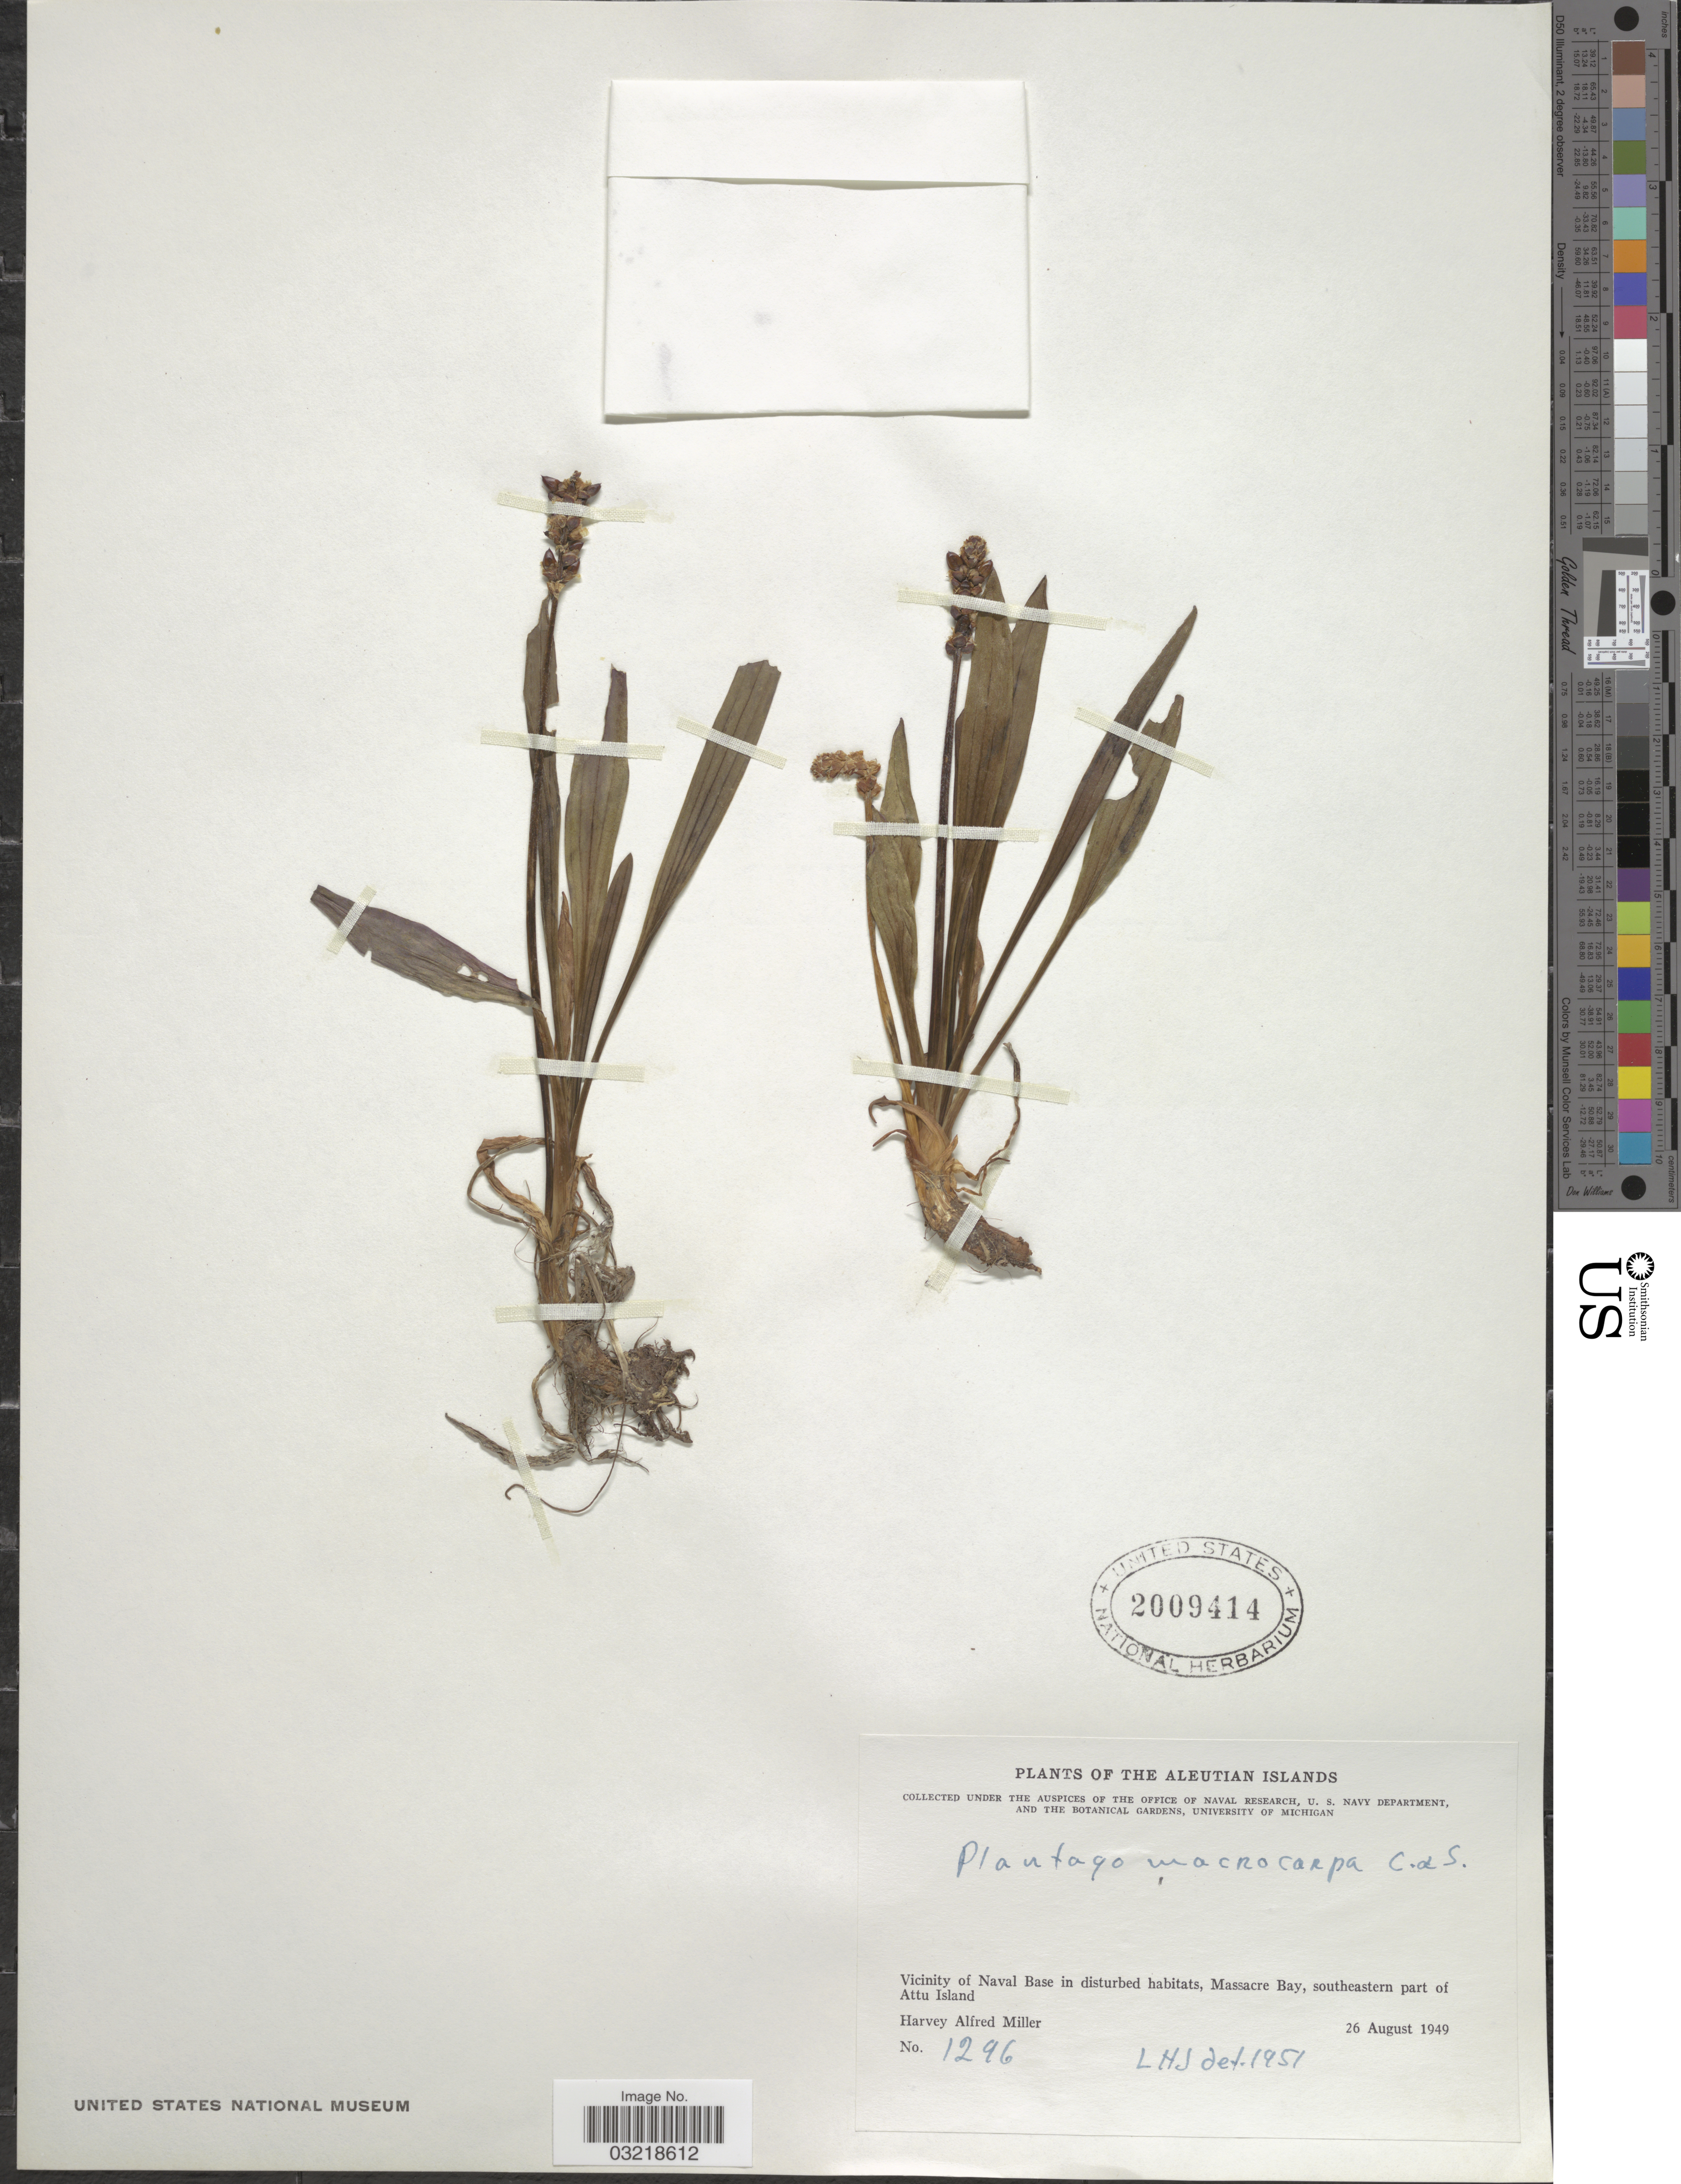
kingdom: Plantae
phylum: Tracheophyta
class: Magnoliopsida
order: Lamiales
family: Plantaginaceae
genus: Plantago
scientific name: Plantago macrocarpa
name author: Cham. & Schltdl.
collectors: H. A. Miller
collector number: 1296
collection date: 1949-08-26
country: United States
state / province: Alaska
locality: Aleutian Islands. Vicinity of Naval Base in disturbed habitats, Massacre Bay, southeastern part of Attu Island.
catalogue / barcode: US 2009414